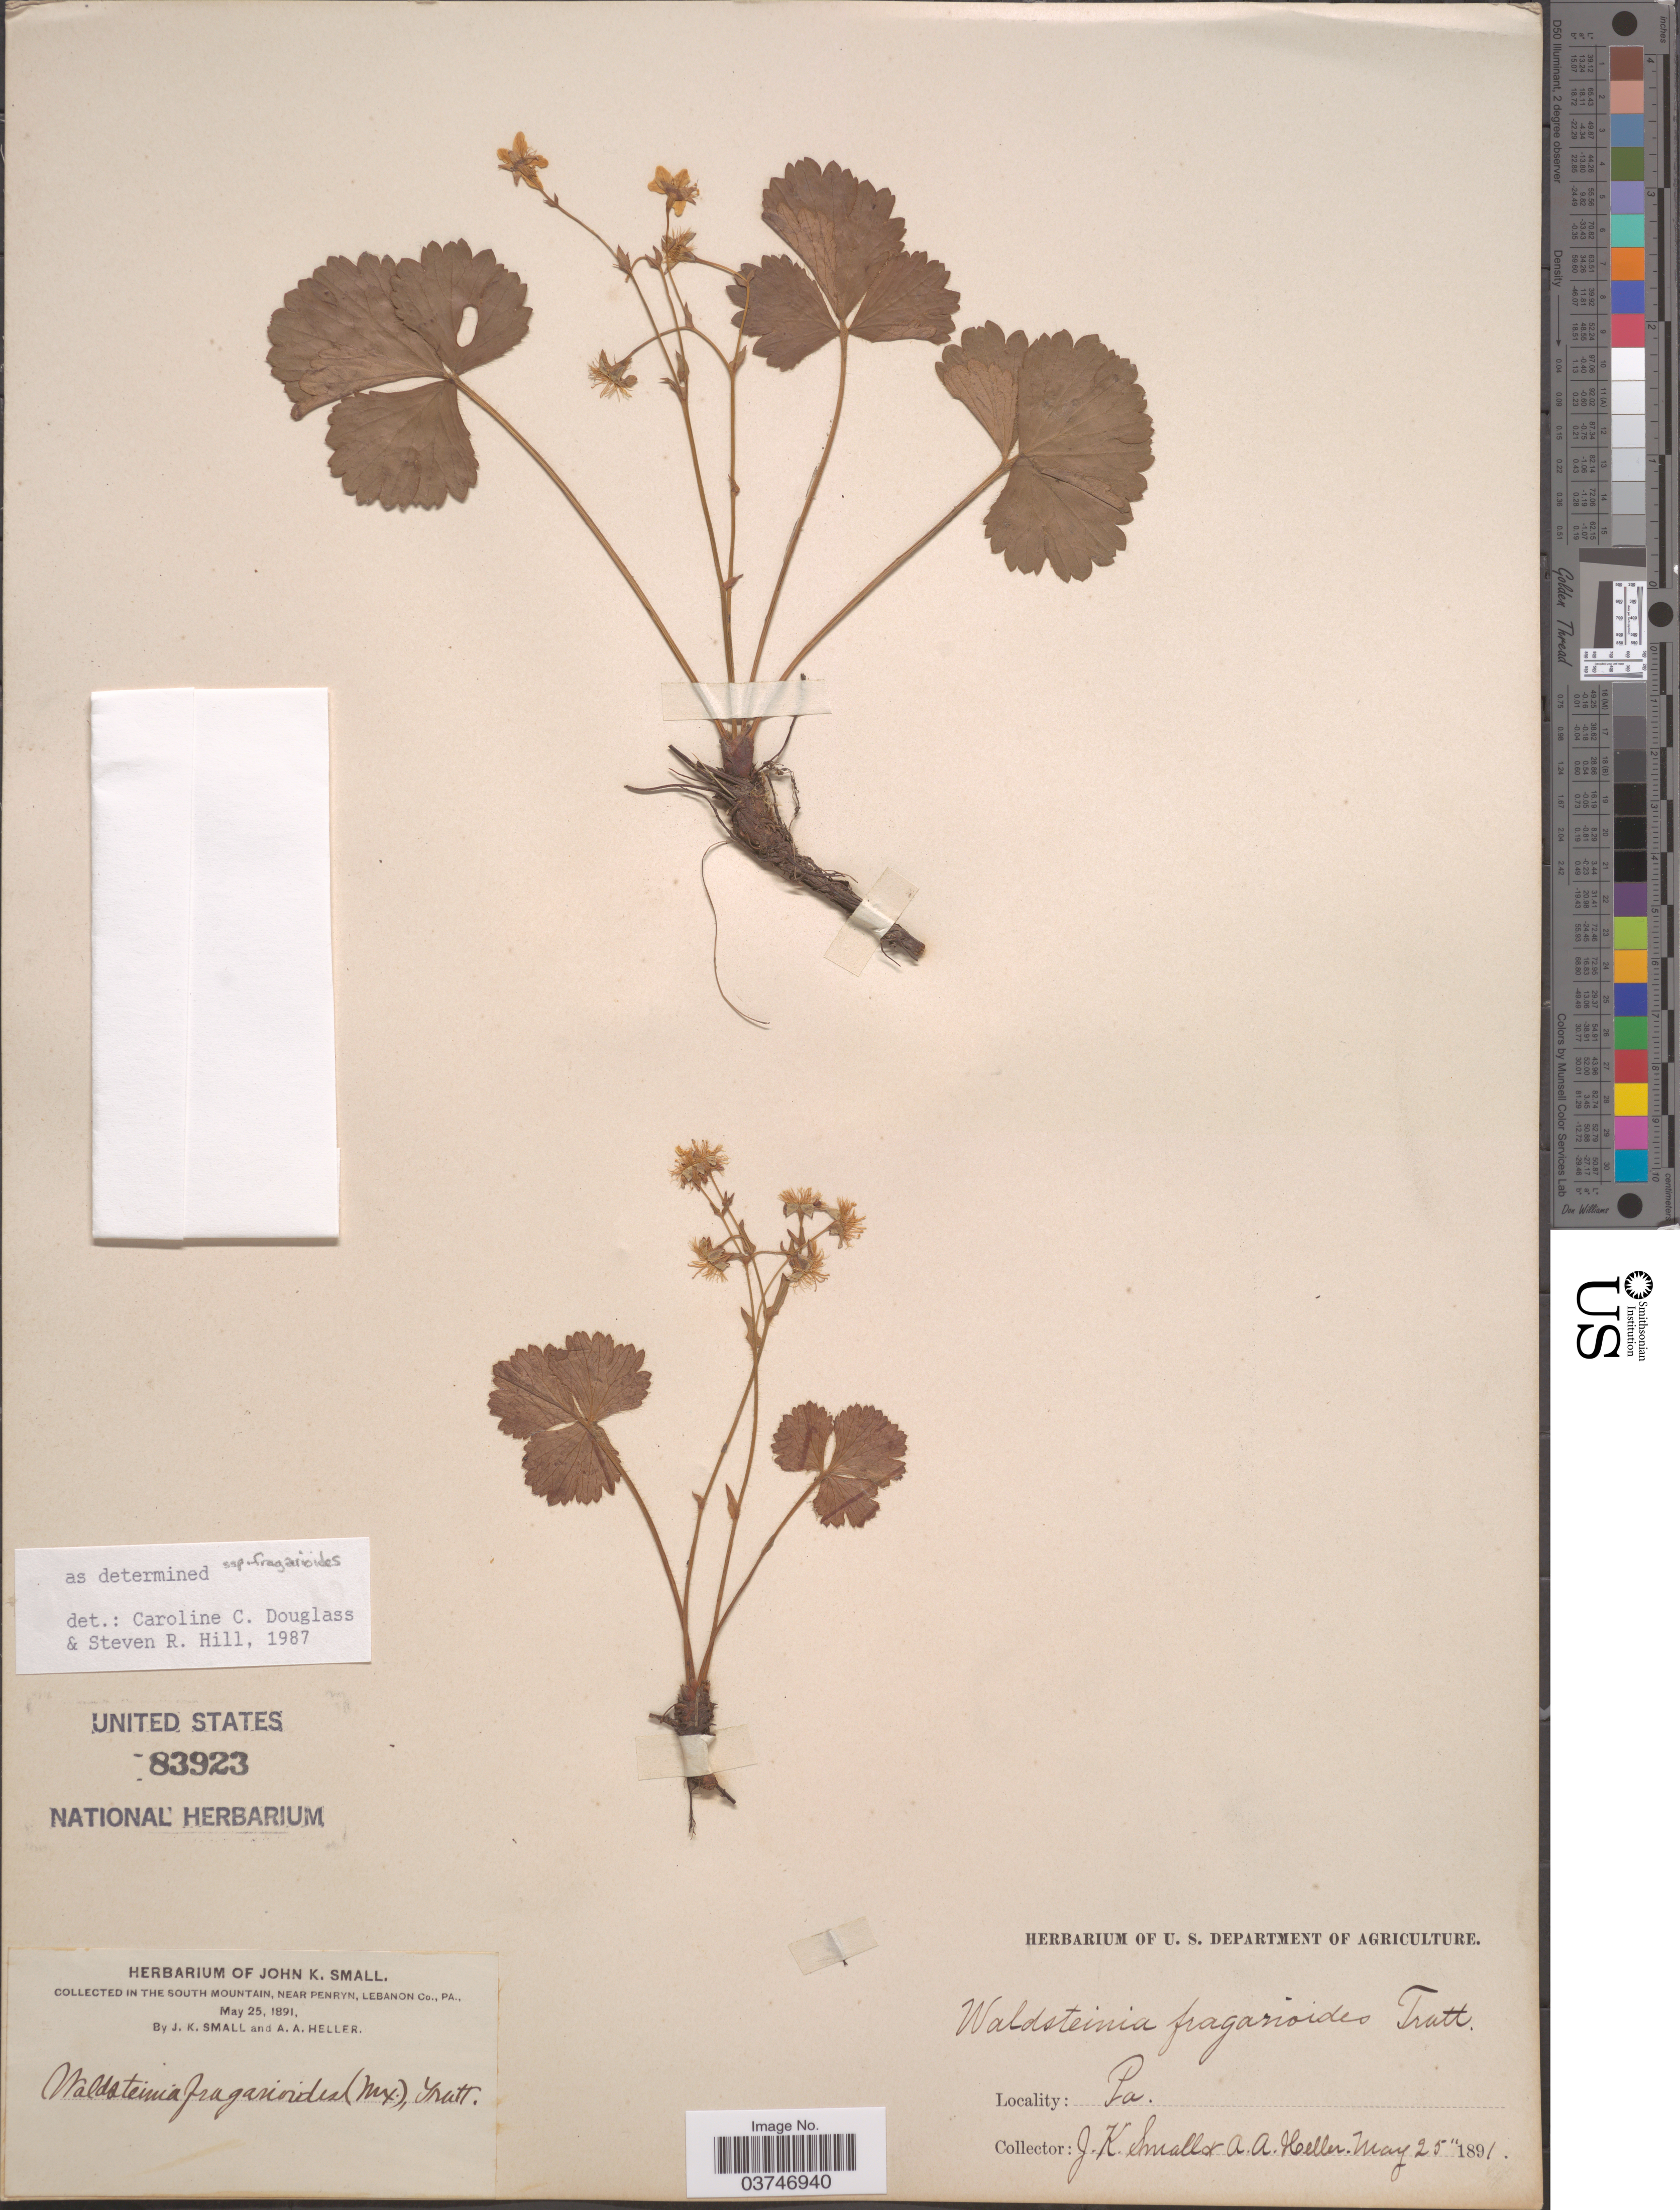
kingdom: Plantae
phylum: Tracheophyta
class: Magnoliopsida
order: Rosales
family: Rosaceae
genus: Waldsteinia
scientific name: Waldsteinia fragarioides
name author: (Michx.) Tratt.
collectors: J. K. Small & A. A. Heller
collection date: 1891-05-25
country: United States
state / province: Pennsylvania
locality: South Mountain near Penryn, Lebanon Co.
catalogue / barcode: US 83923